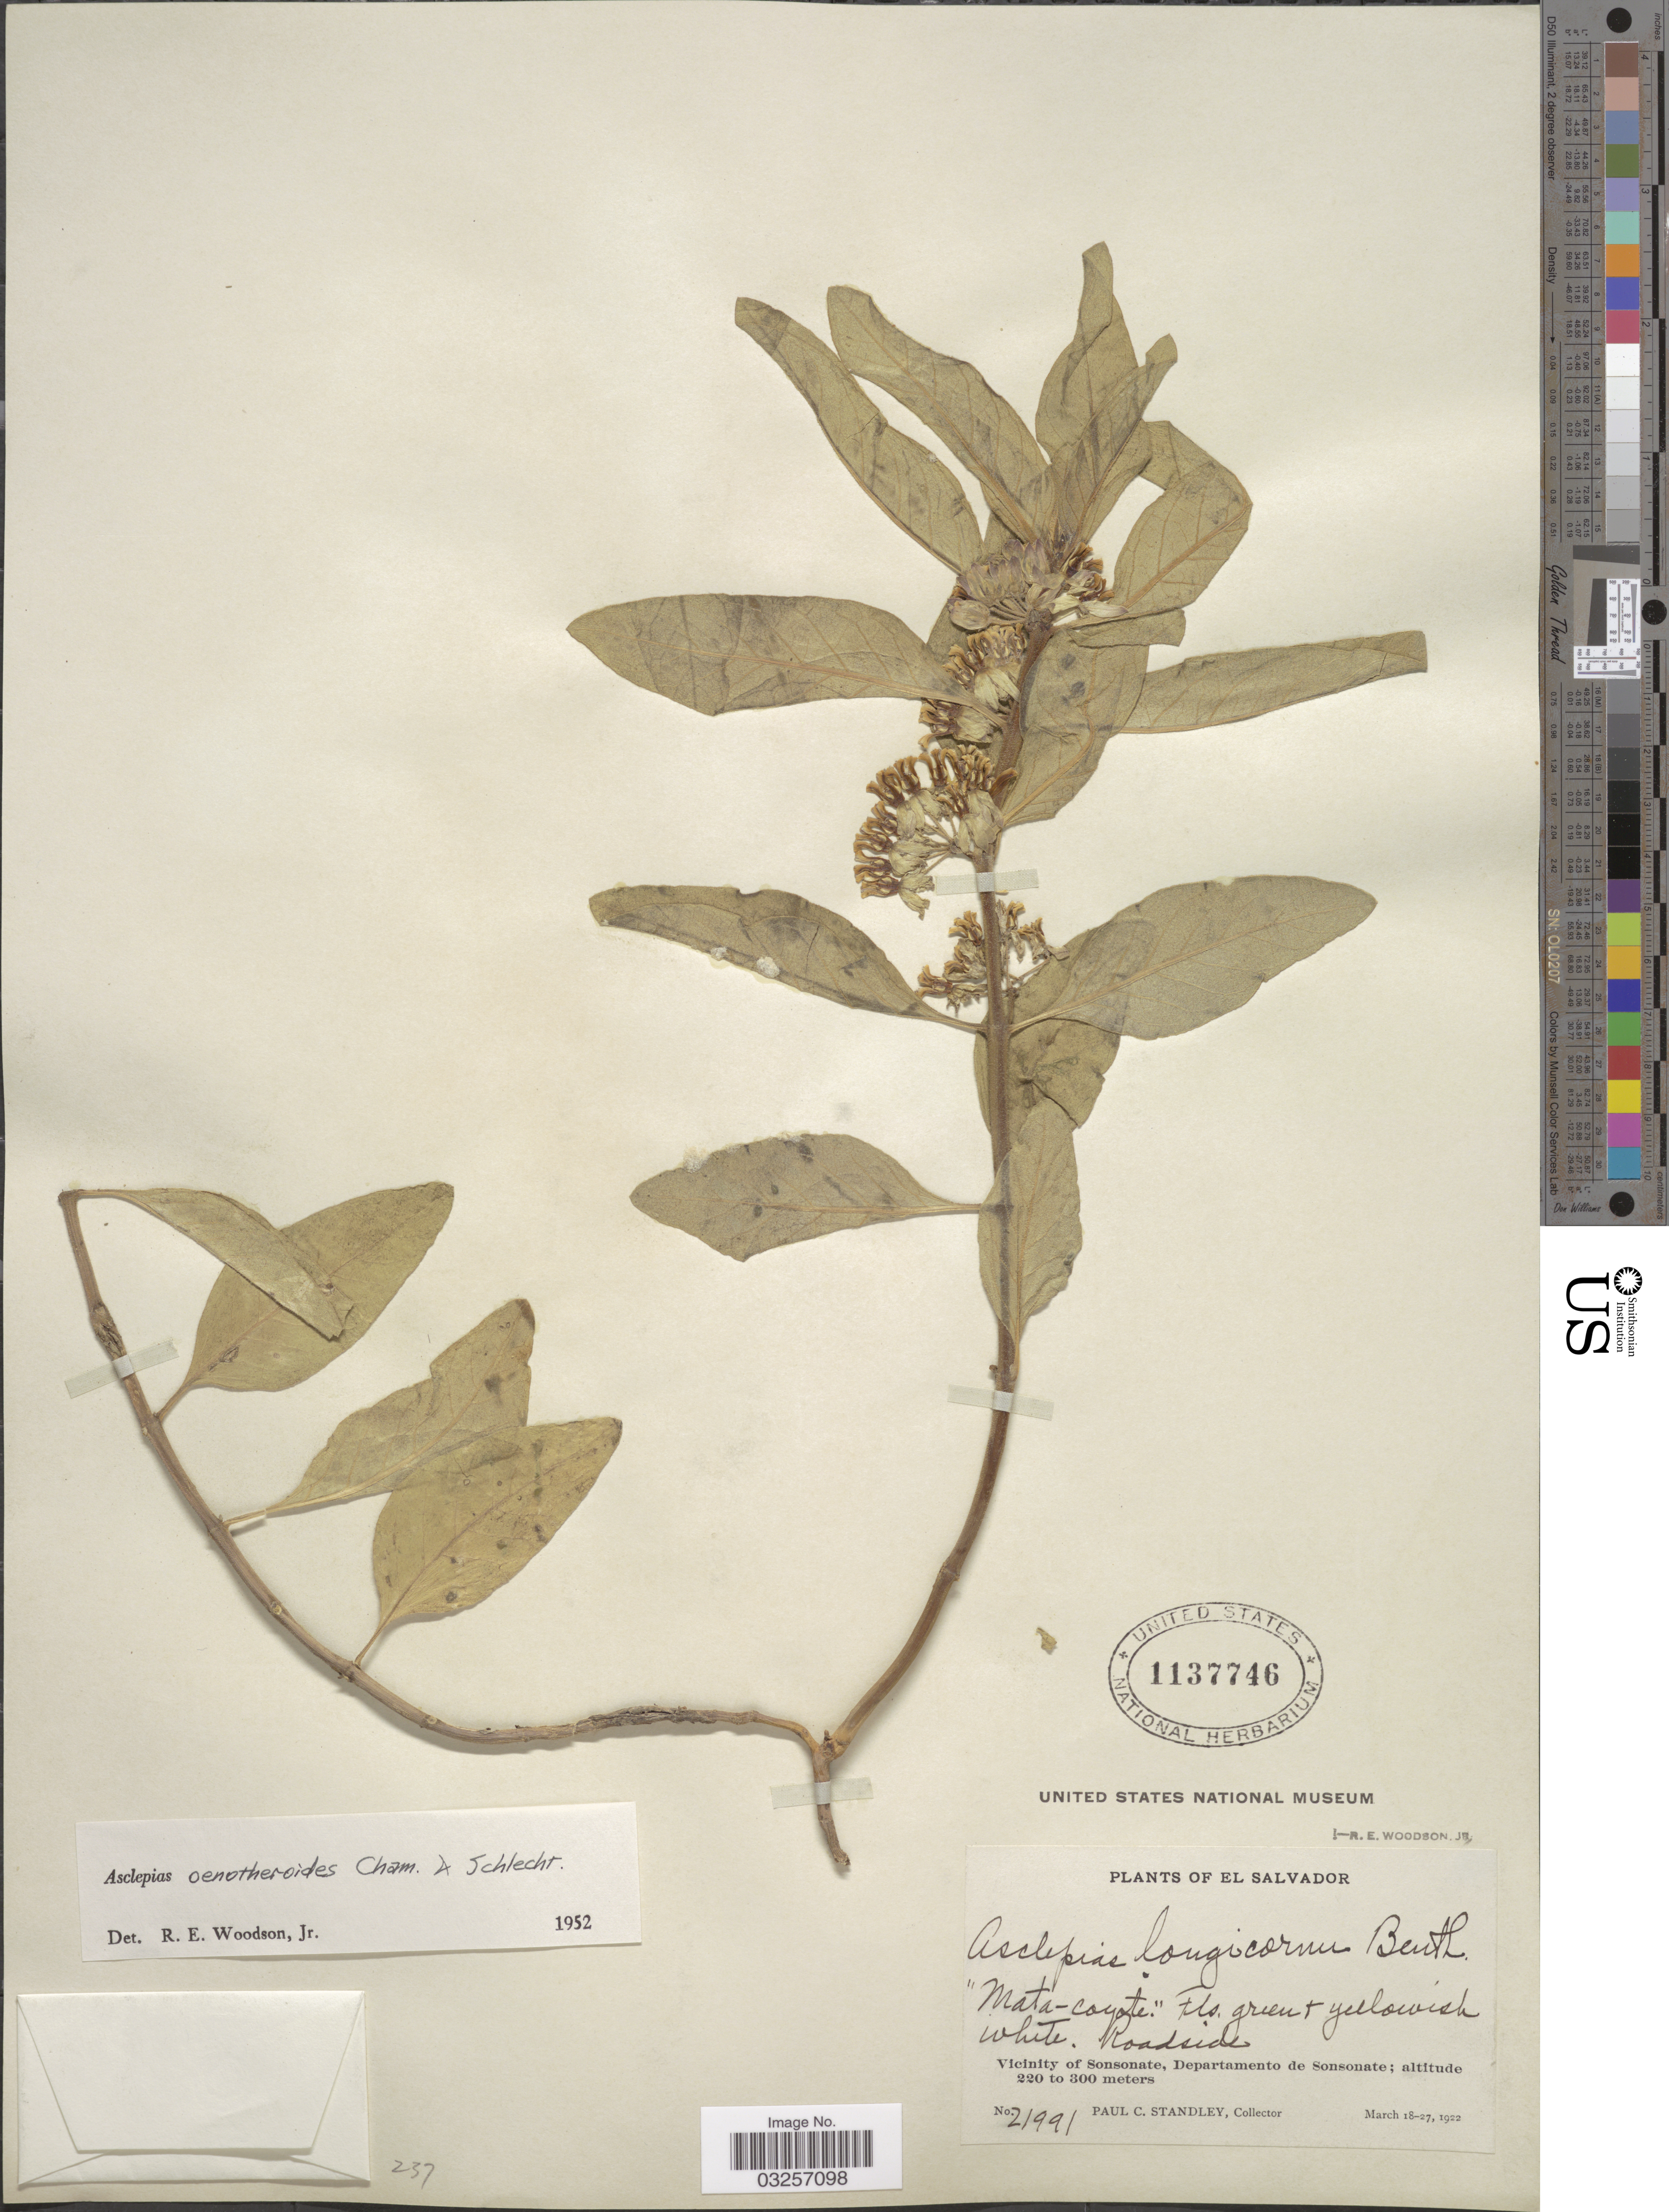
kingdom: Plantae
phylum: Tracheophyta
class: Magnoliopsida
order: Gentianales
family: Apocynaceae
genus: Asclepias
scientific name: Asclepias oenotheroides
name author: Schltdl. & Cham.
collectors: P. C. Standley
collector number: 21991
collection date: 1922-03-18/1922-03-27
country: El Salvador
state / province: Sonsonate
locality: Vicinity of Sonsonate, Departamento de Sonsonate.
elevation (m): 220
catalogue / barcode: US 1137746